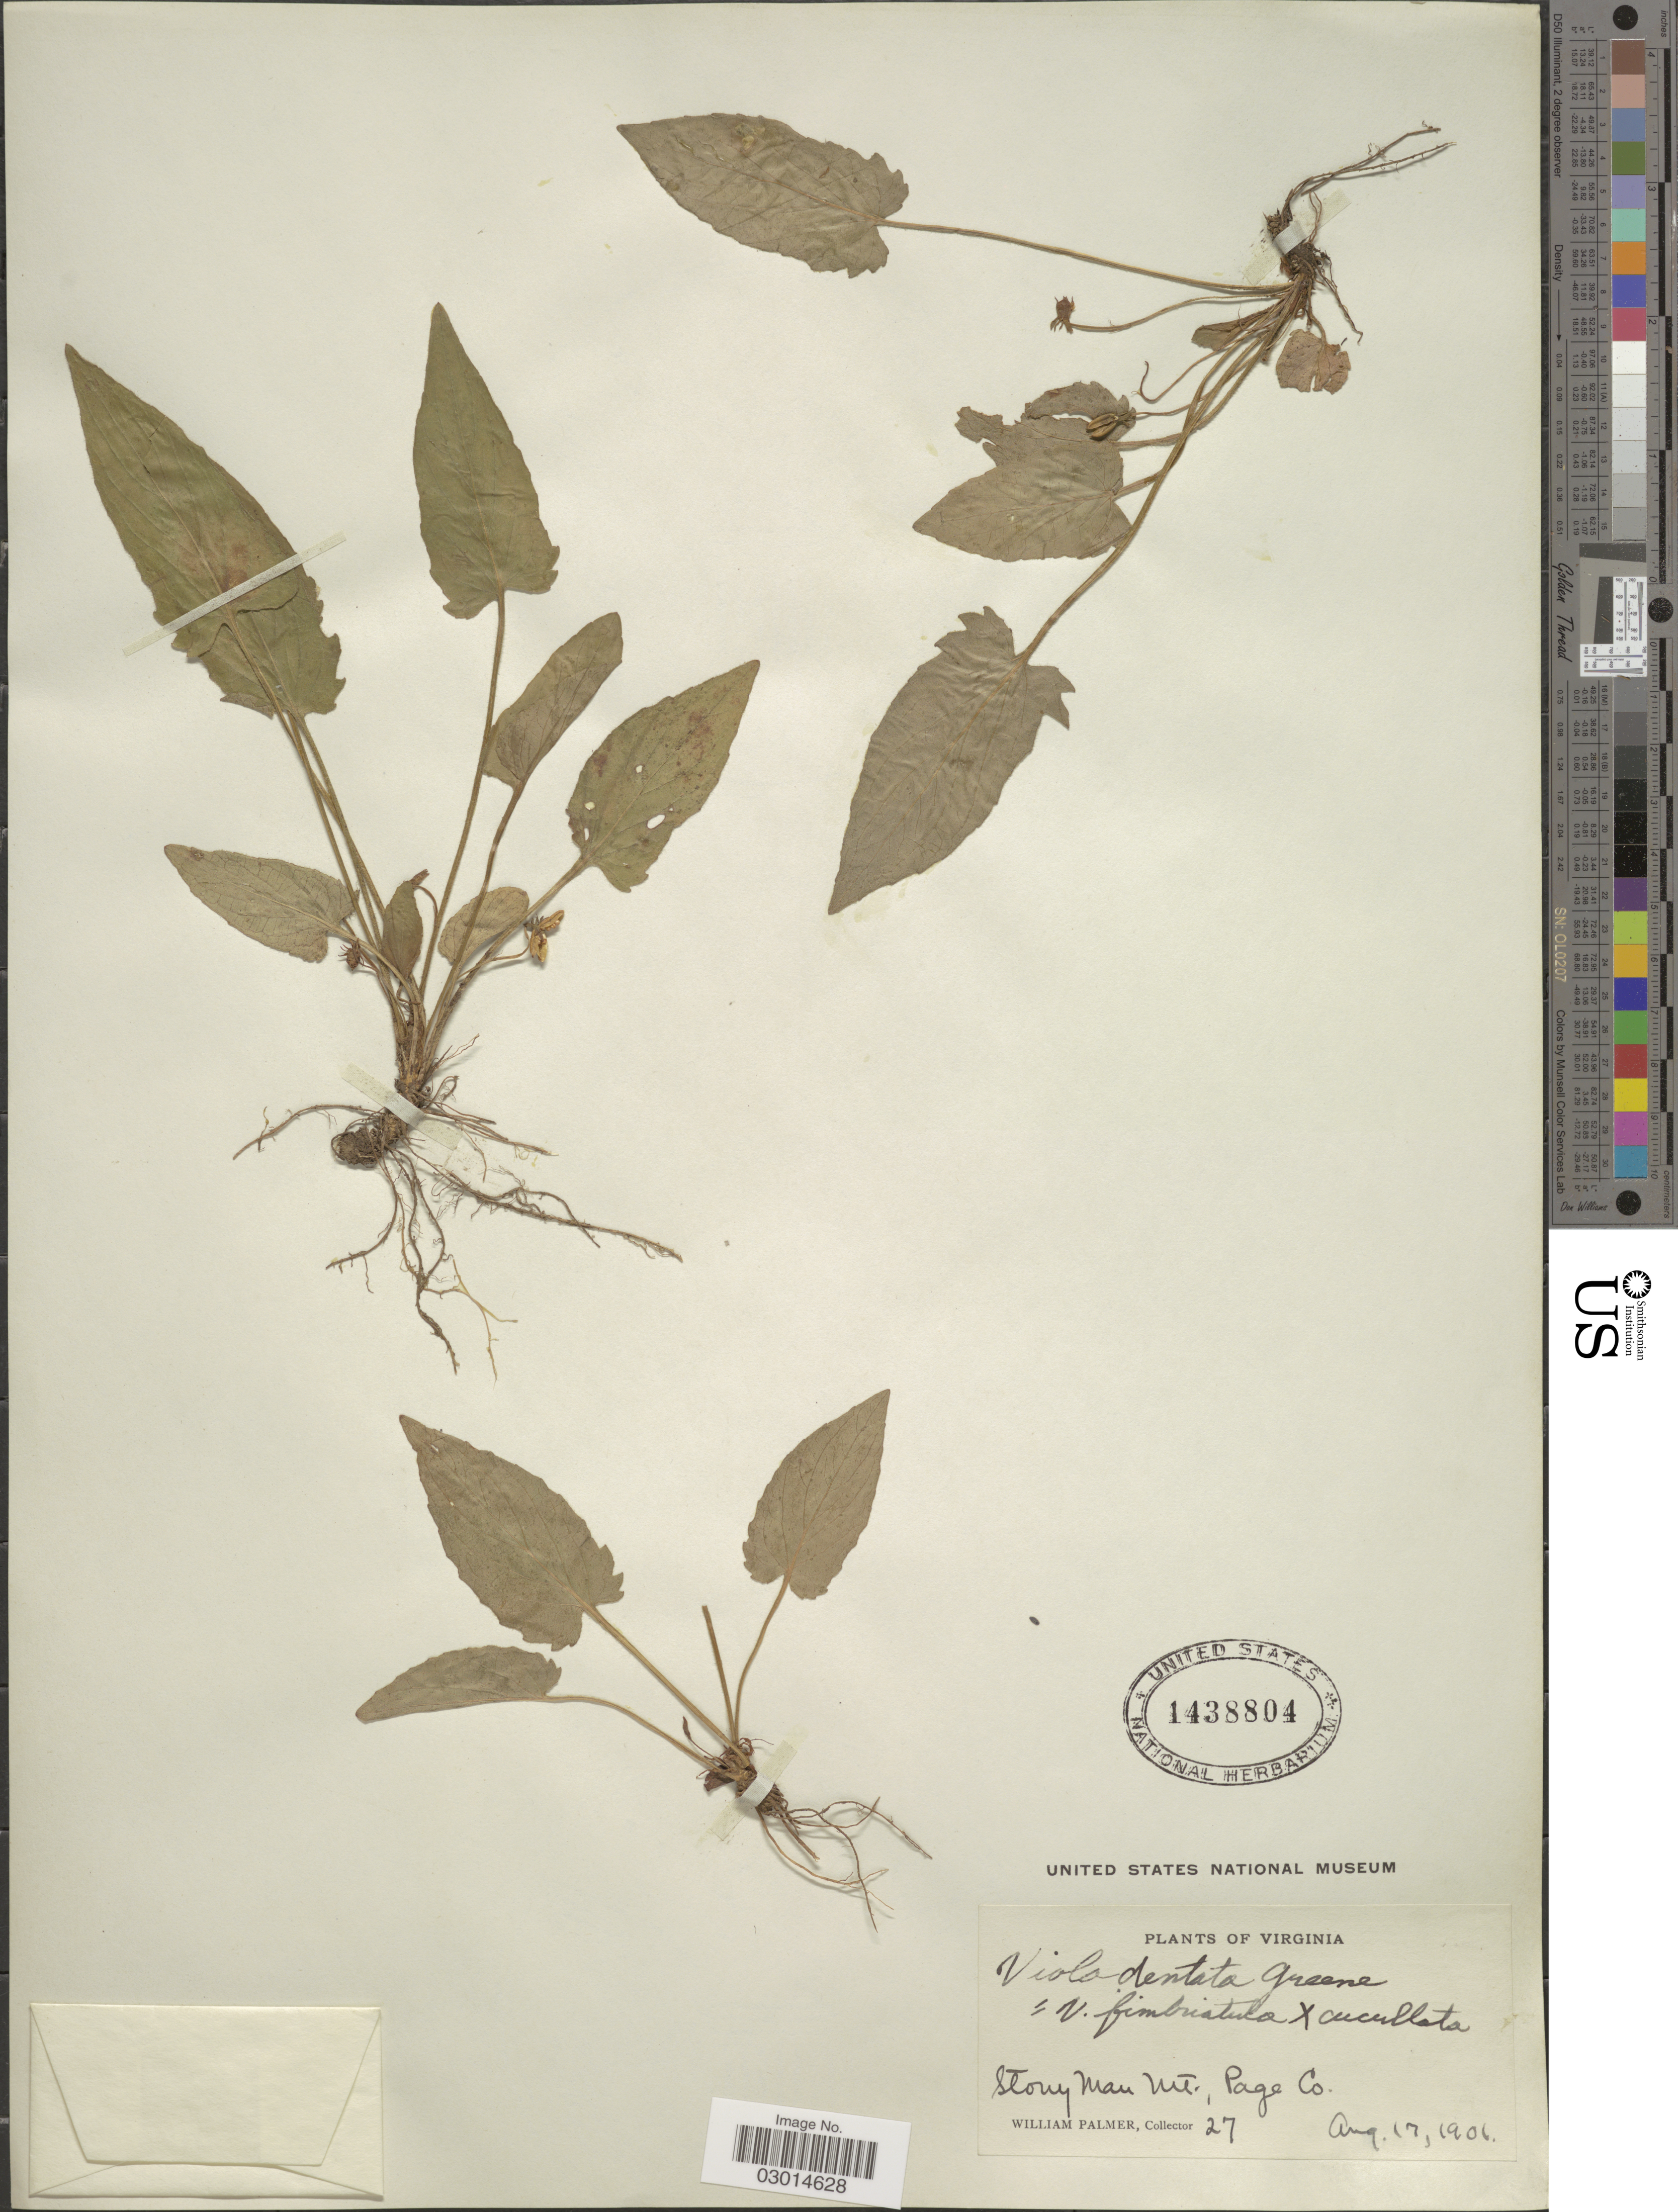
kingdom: Plantae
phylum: Tracheophyta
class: Magnoliopsida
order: Malpighiales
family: Violaceae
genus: Viola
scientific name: Viola dentata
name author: Pursh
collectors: W. Palmer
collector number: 27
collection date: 1901-08-17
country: United States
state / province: Virginia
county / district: Page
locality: Stony Man Mt., Page Co.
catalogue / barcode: US 1438804